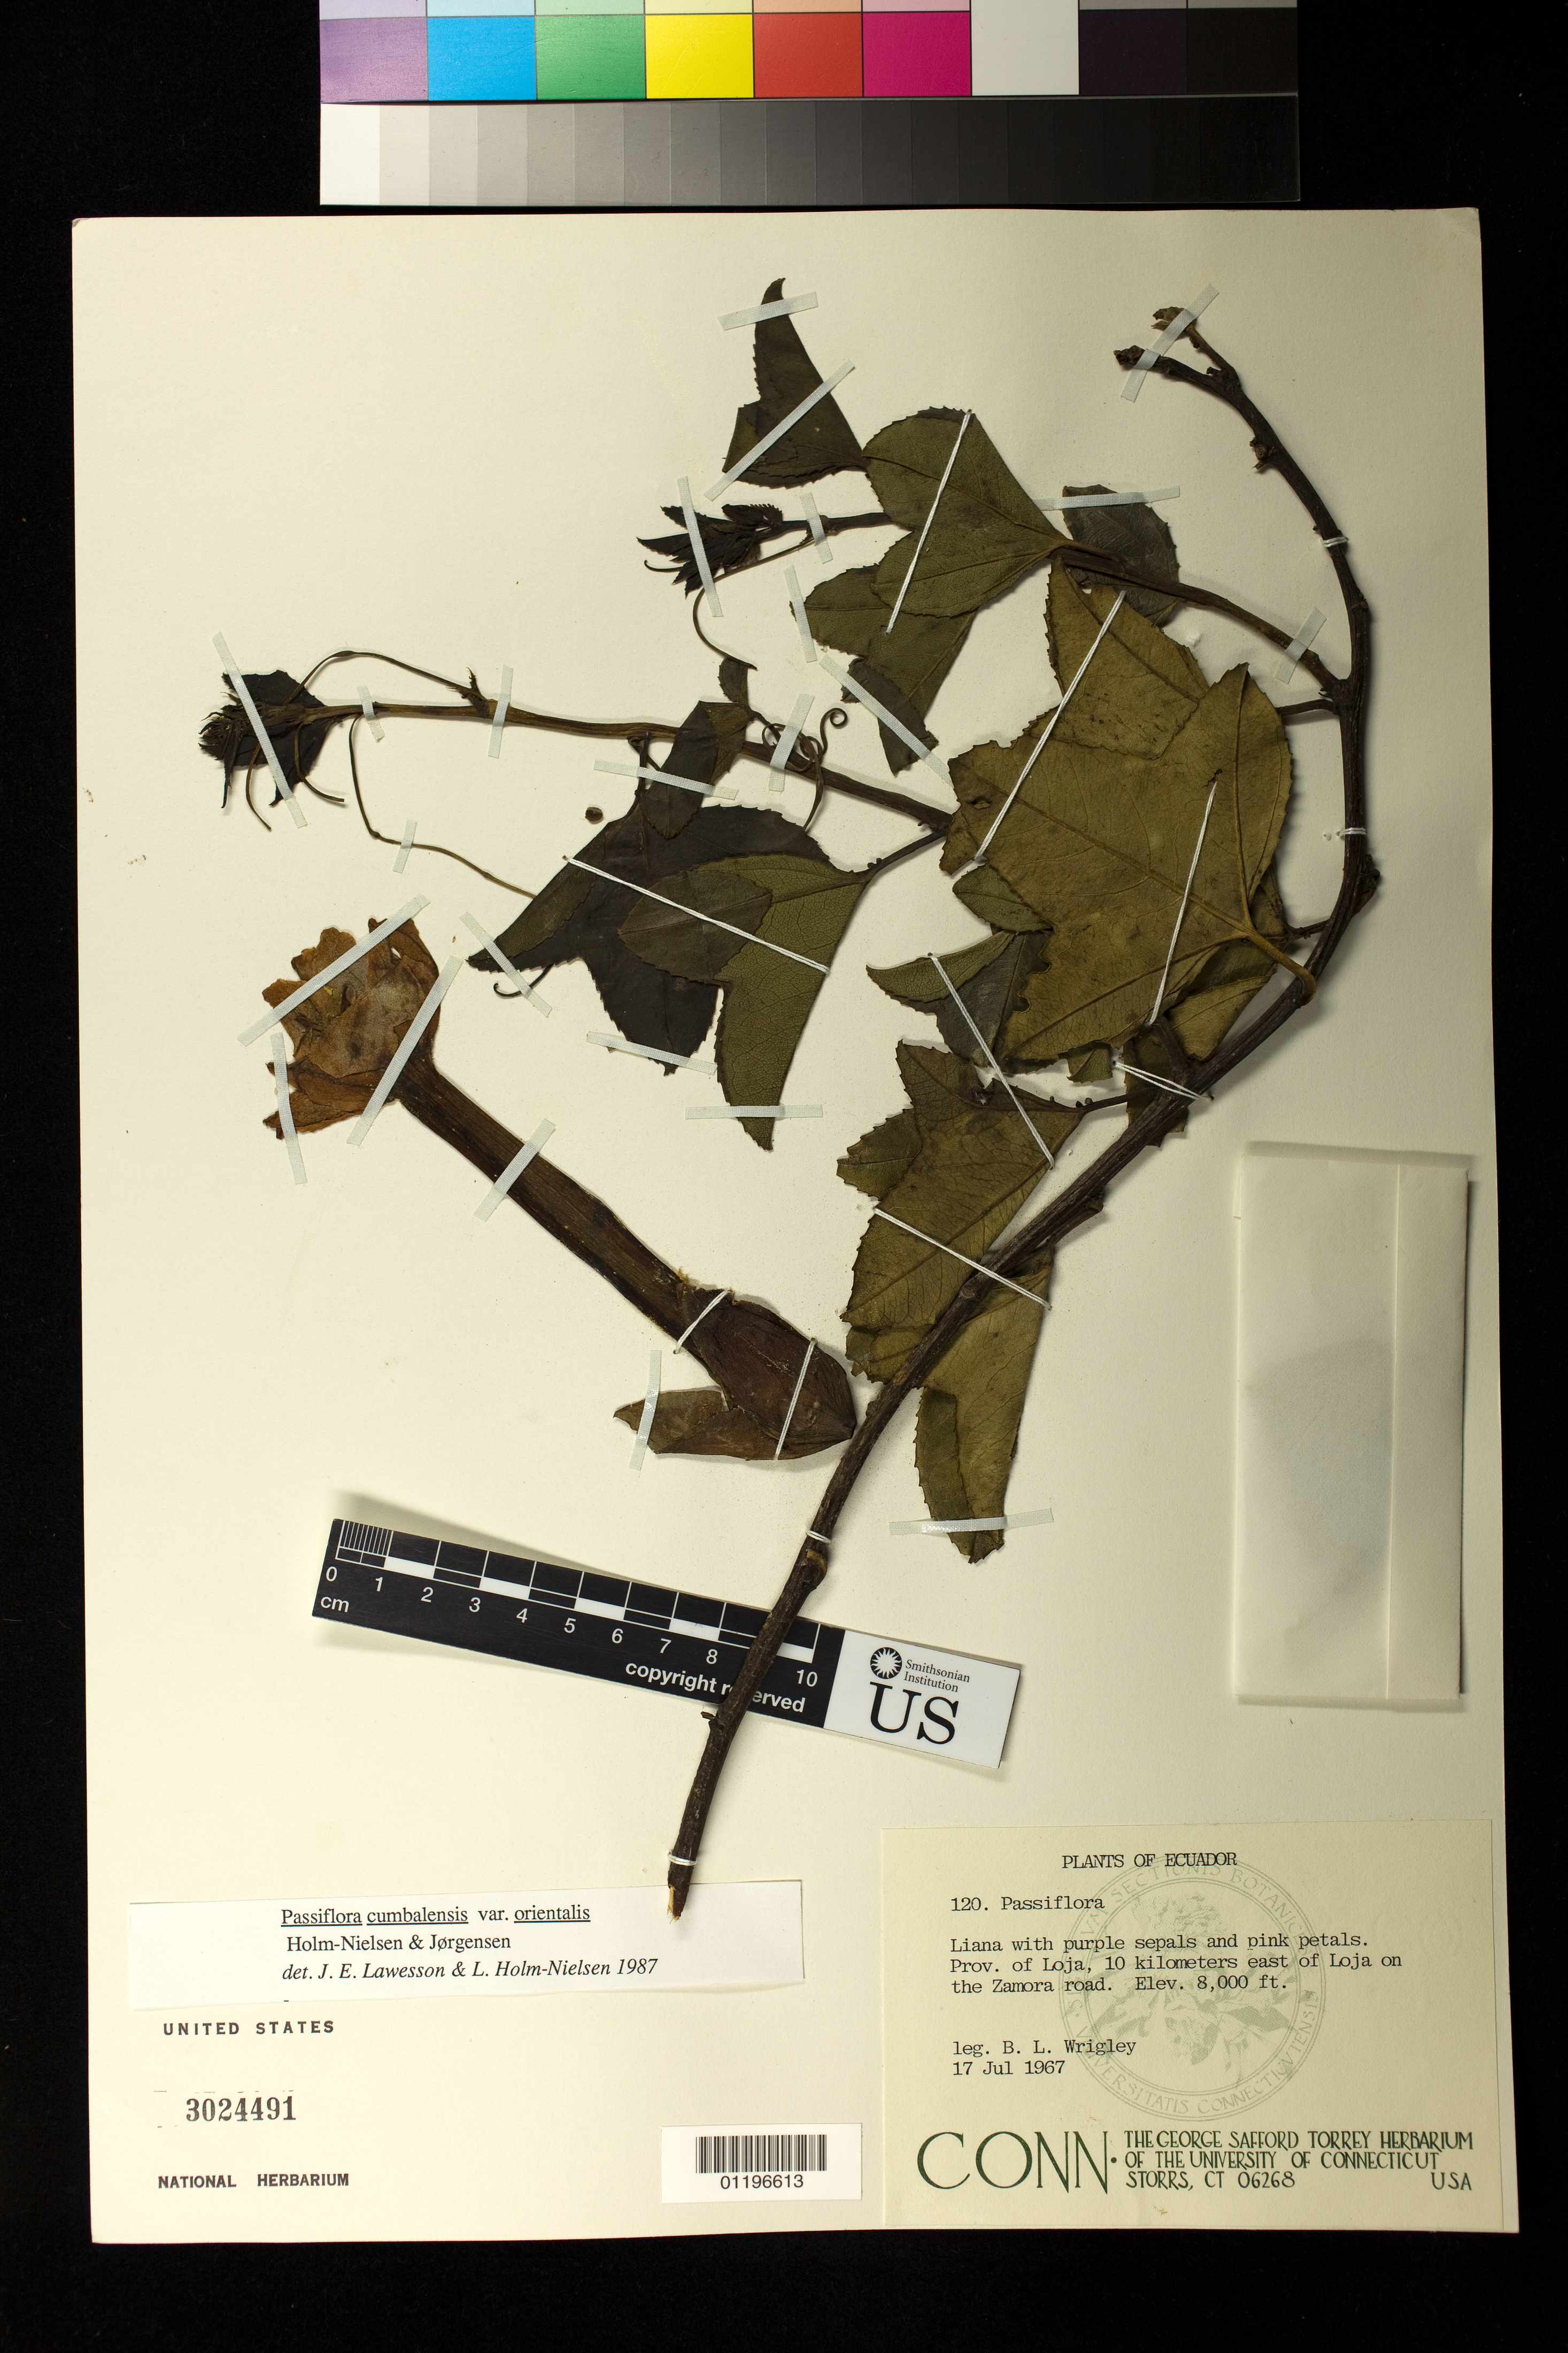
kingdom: Plantae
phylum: Tracheophyta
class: Magnoliopsida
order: Malpighiales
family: Passifloraceae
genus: Passiflora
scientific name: Passiflora cumbalensis var. orientalis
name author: Holm-Niels. & P. Jørg.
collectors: B. L. Wrigley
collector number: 120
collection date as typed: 17 Jul 1967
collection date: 1967-07-17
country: Ecuador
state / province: Loja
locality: Prov. of Loja, 10 kilometers east of Loja on the Zamora road.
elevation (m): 2438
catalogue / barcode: US 3024491